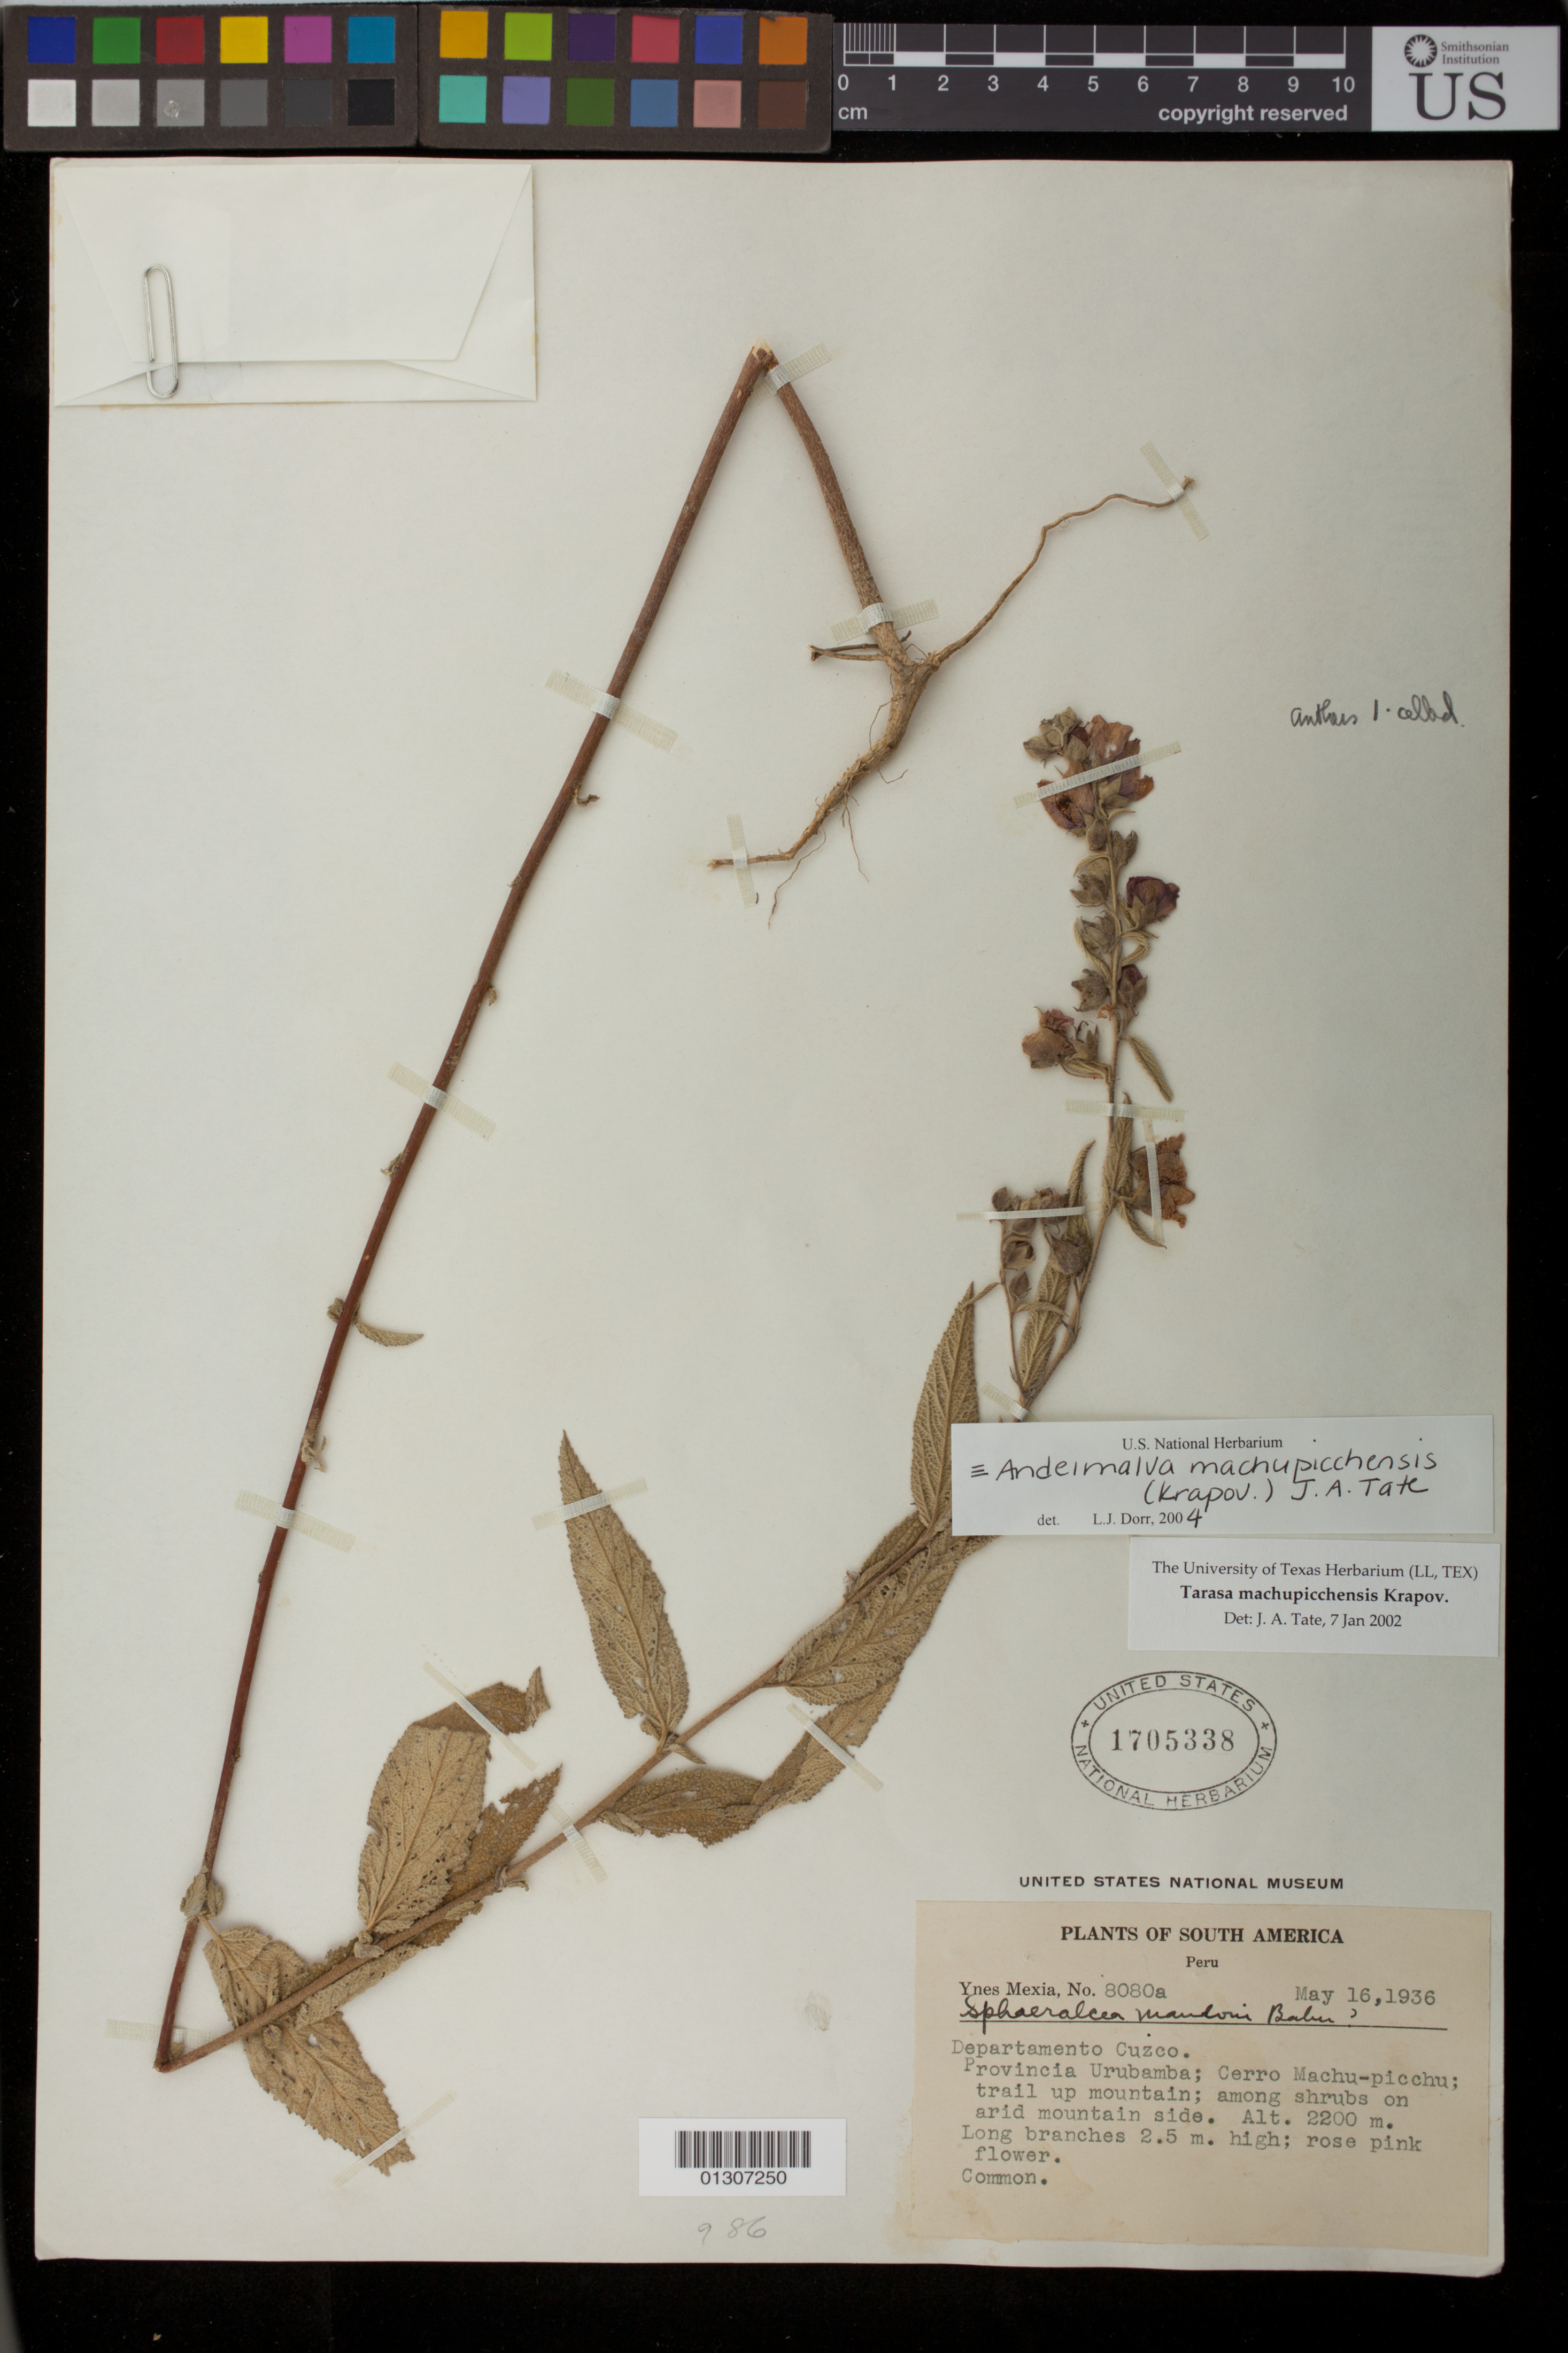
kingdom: Plantae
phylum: Tracheophyta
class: Magnoliopsida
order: Malvales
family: Malvaceae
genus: Andeimalva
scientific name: Andeimalva machupicchensis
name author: (Krapov.) J. A. Tate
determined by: Dorr, L. J., (BOT), Smithsonian Institution - National Museum of Natural History (UNITED STATES)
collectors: Y. Mexia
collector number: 8080 a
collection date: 1936-05-16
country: Peru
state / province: Cusco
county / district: Urubamba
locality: Urubamba, Cerro Machu-Picchu. On arid mountain side.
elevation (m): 2200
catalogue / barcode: US 1705338